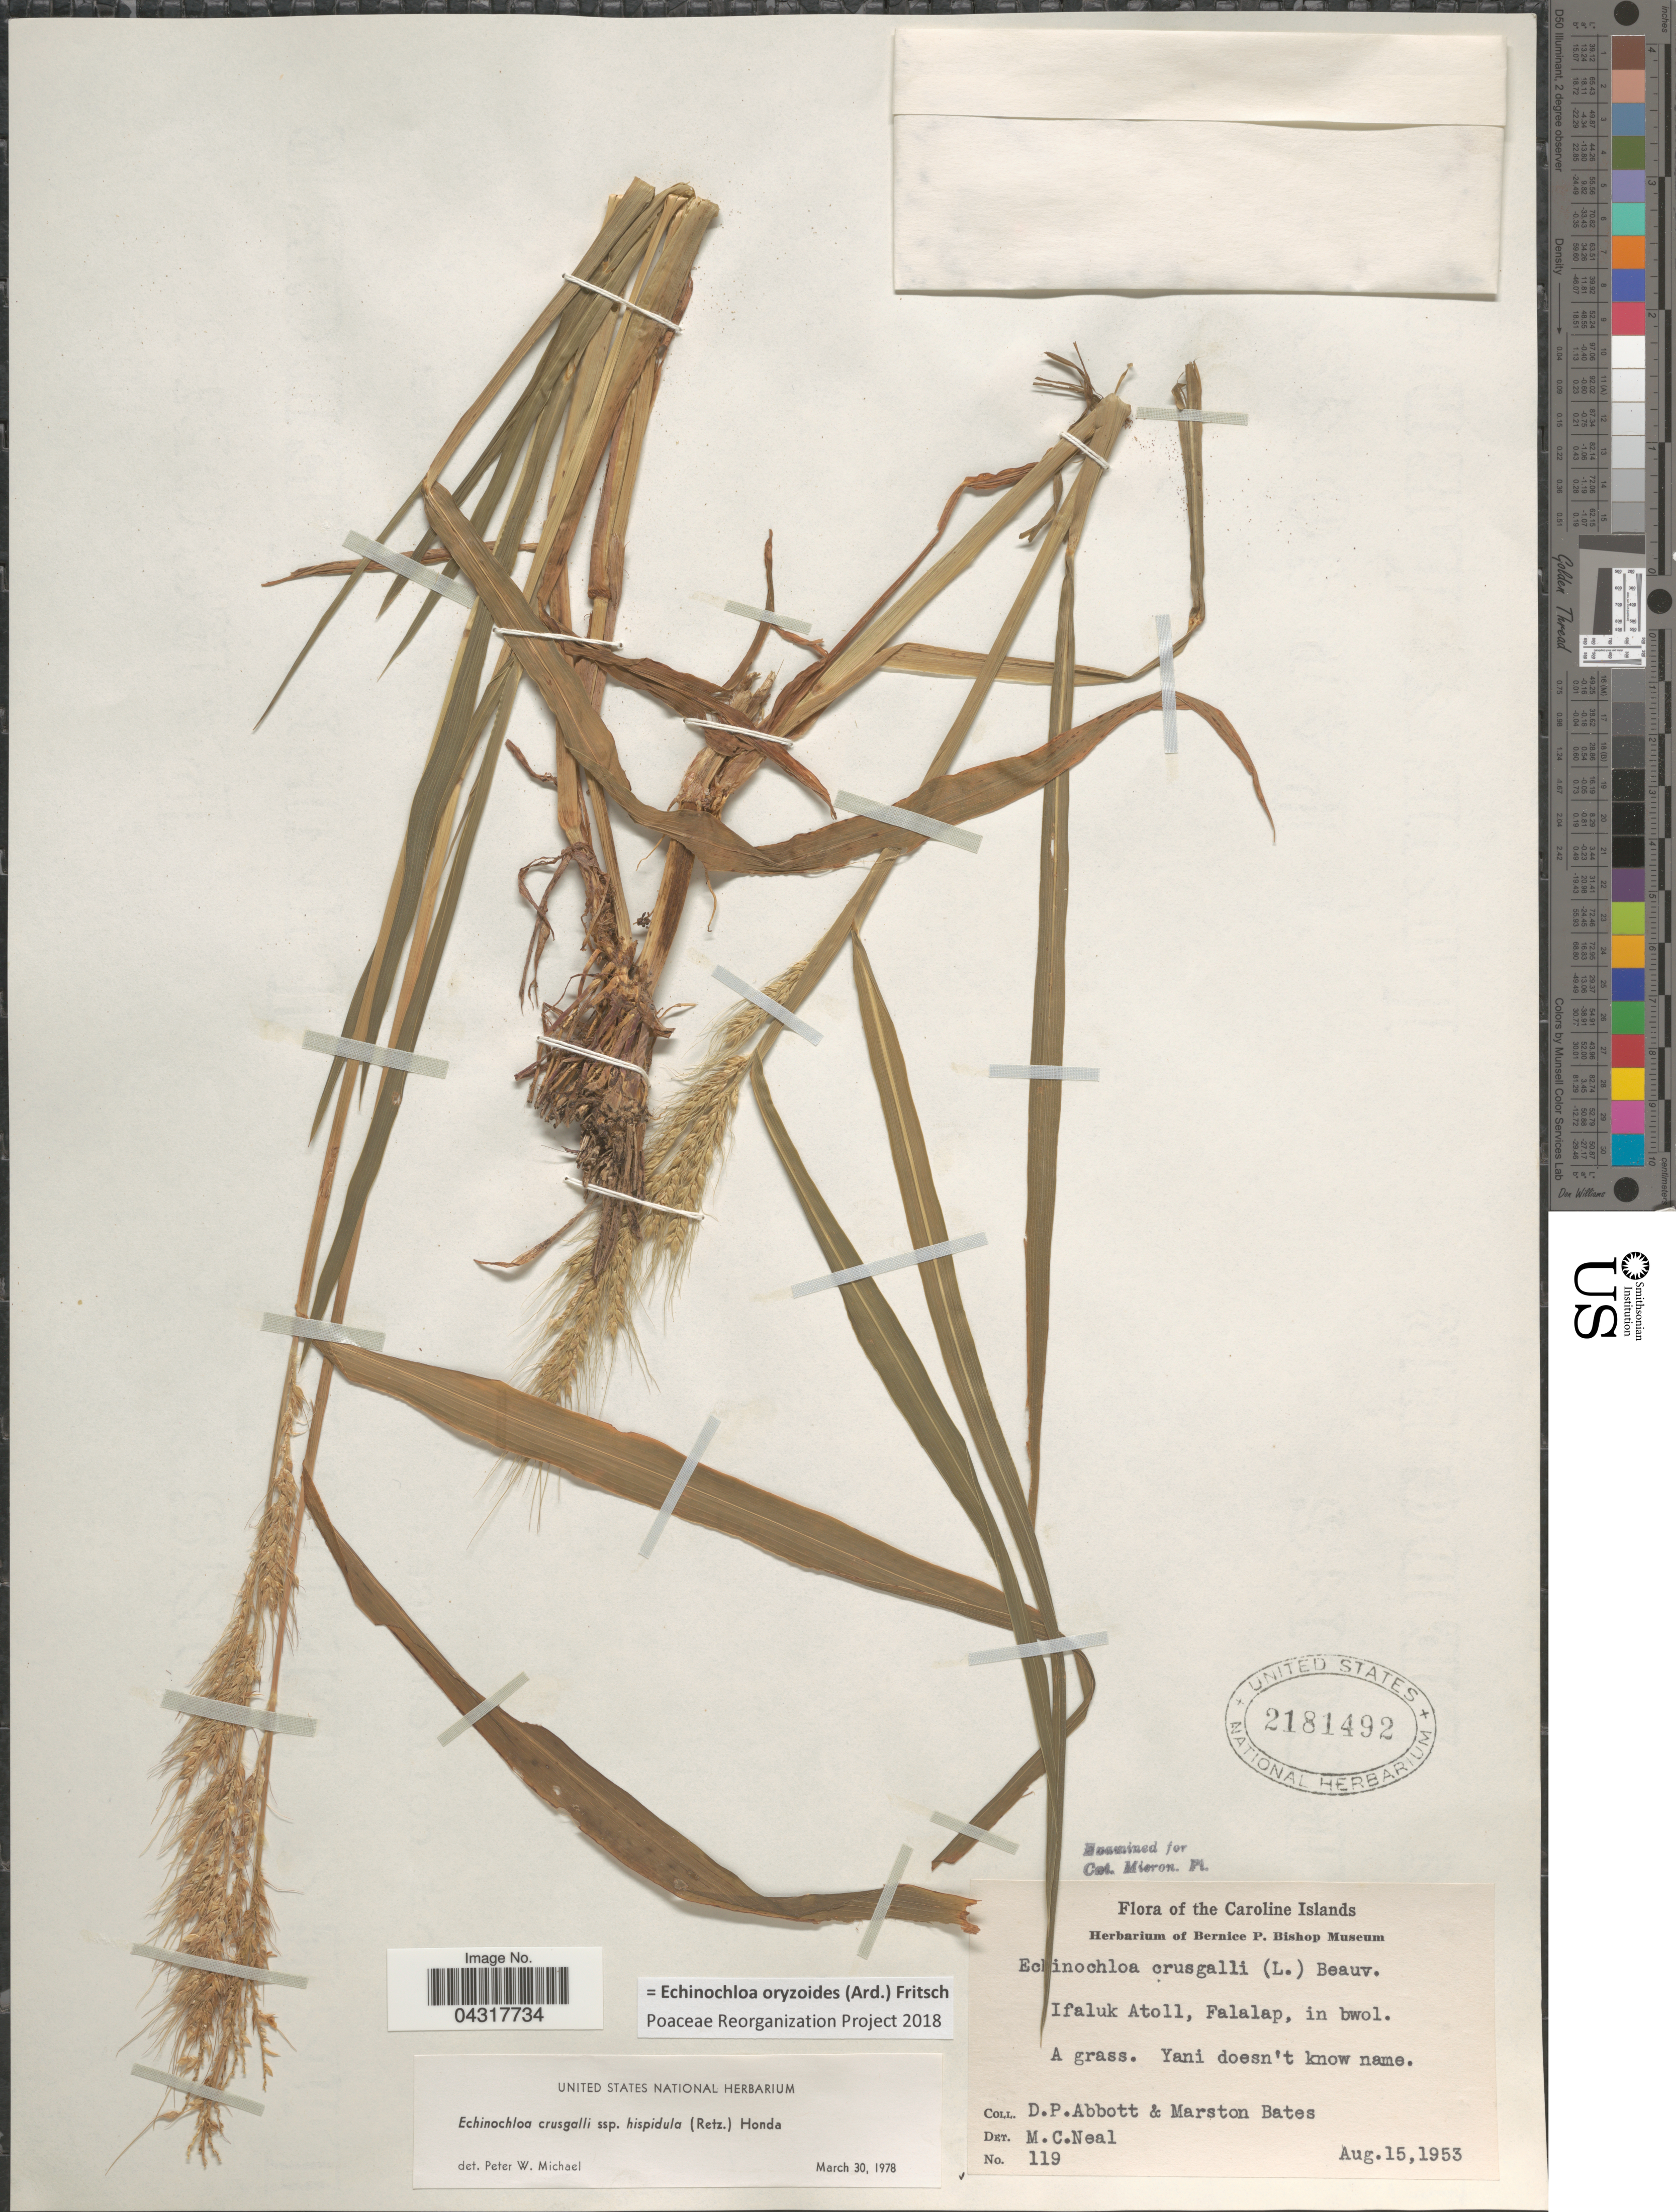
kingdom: Plantae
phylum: Tracheophyta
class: Liliopsida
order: Poales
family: Poaceae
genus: Echinochloa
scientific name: Echinochloa oryzoides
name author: (Ard.) Fritsch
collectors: D. P. Abbott & M. Bates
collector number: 119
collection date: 1953-08-15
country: Micronesia, Federated States of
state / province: Yap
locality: Caroline Islands. Ifaluk Atoll, Falalap, in bwol.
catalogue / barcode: US 2181492